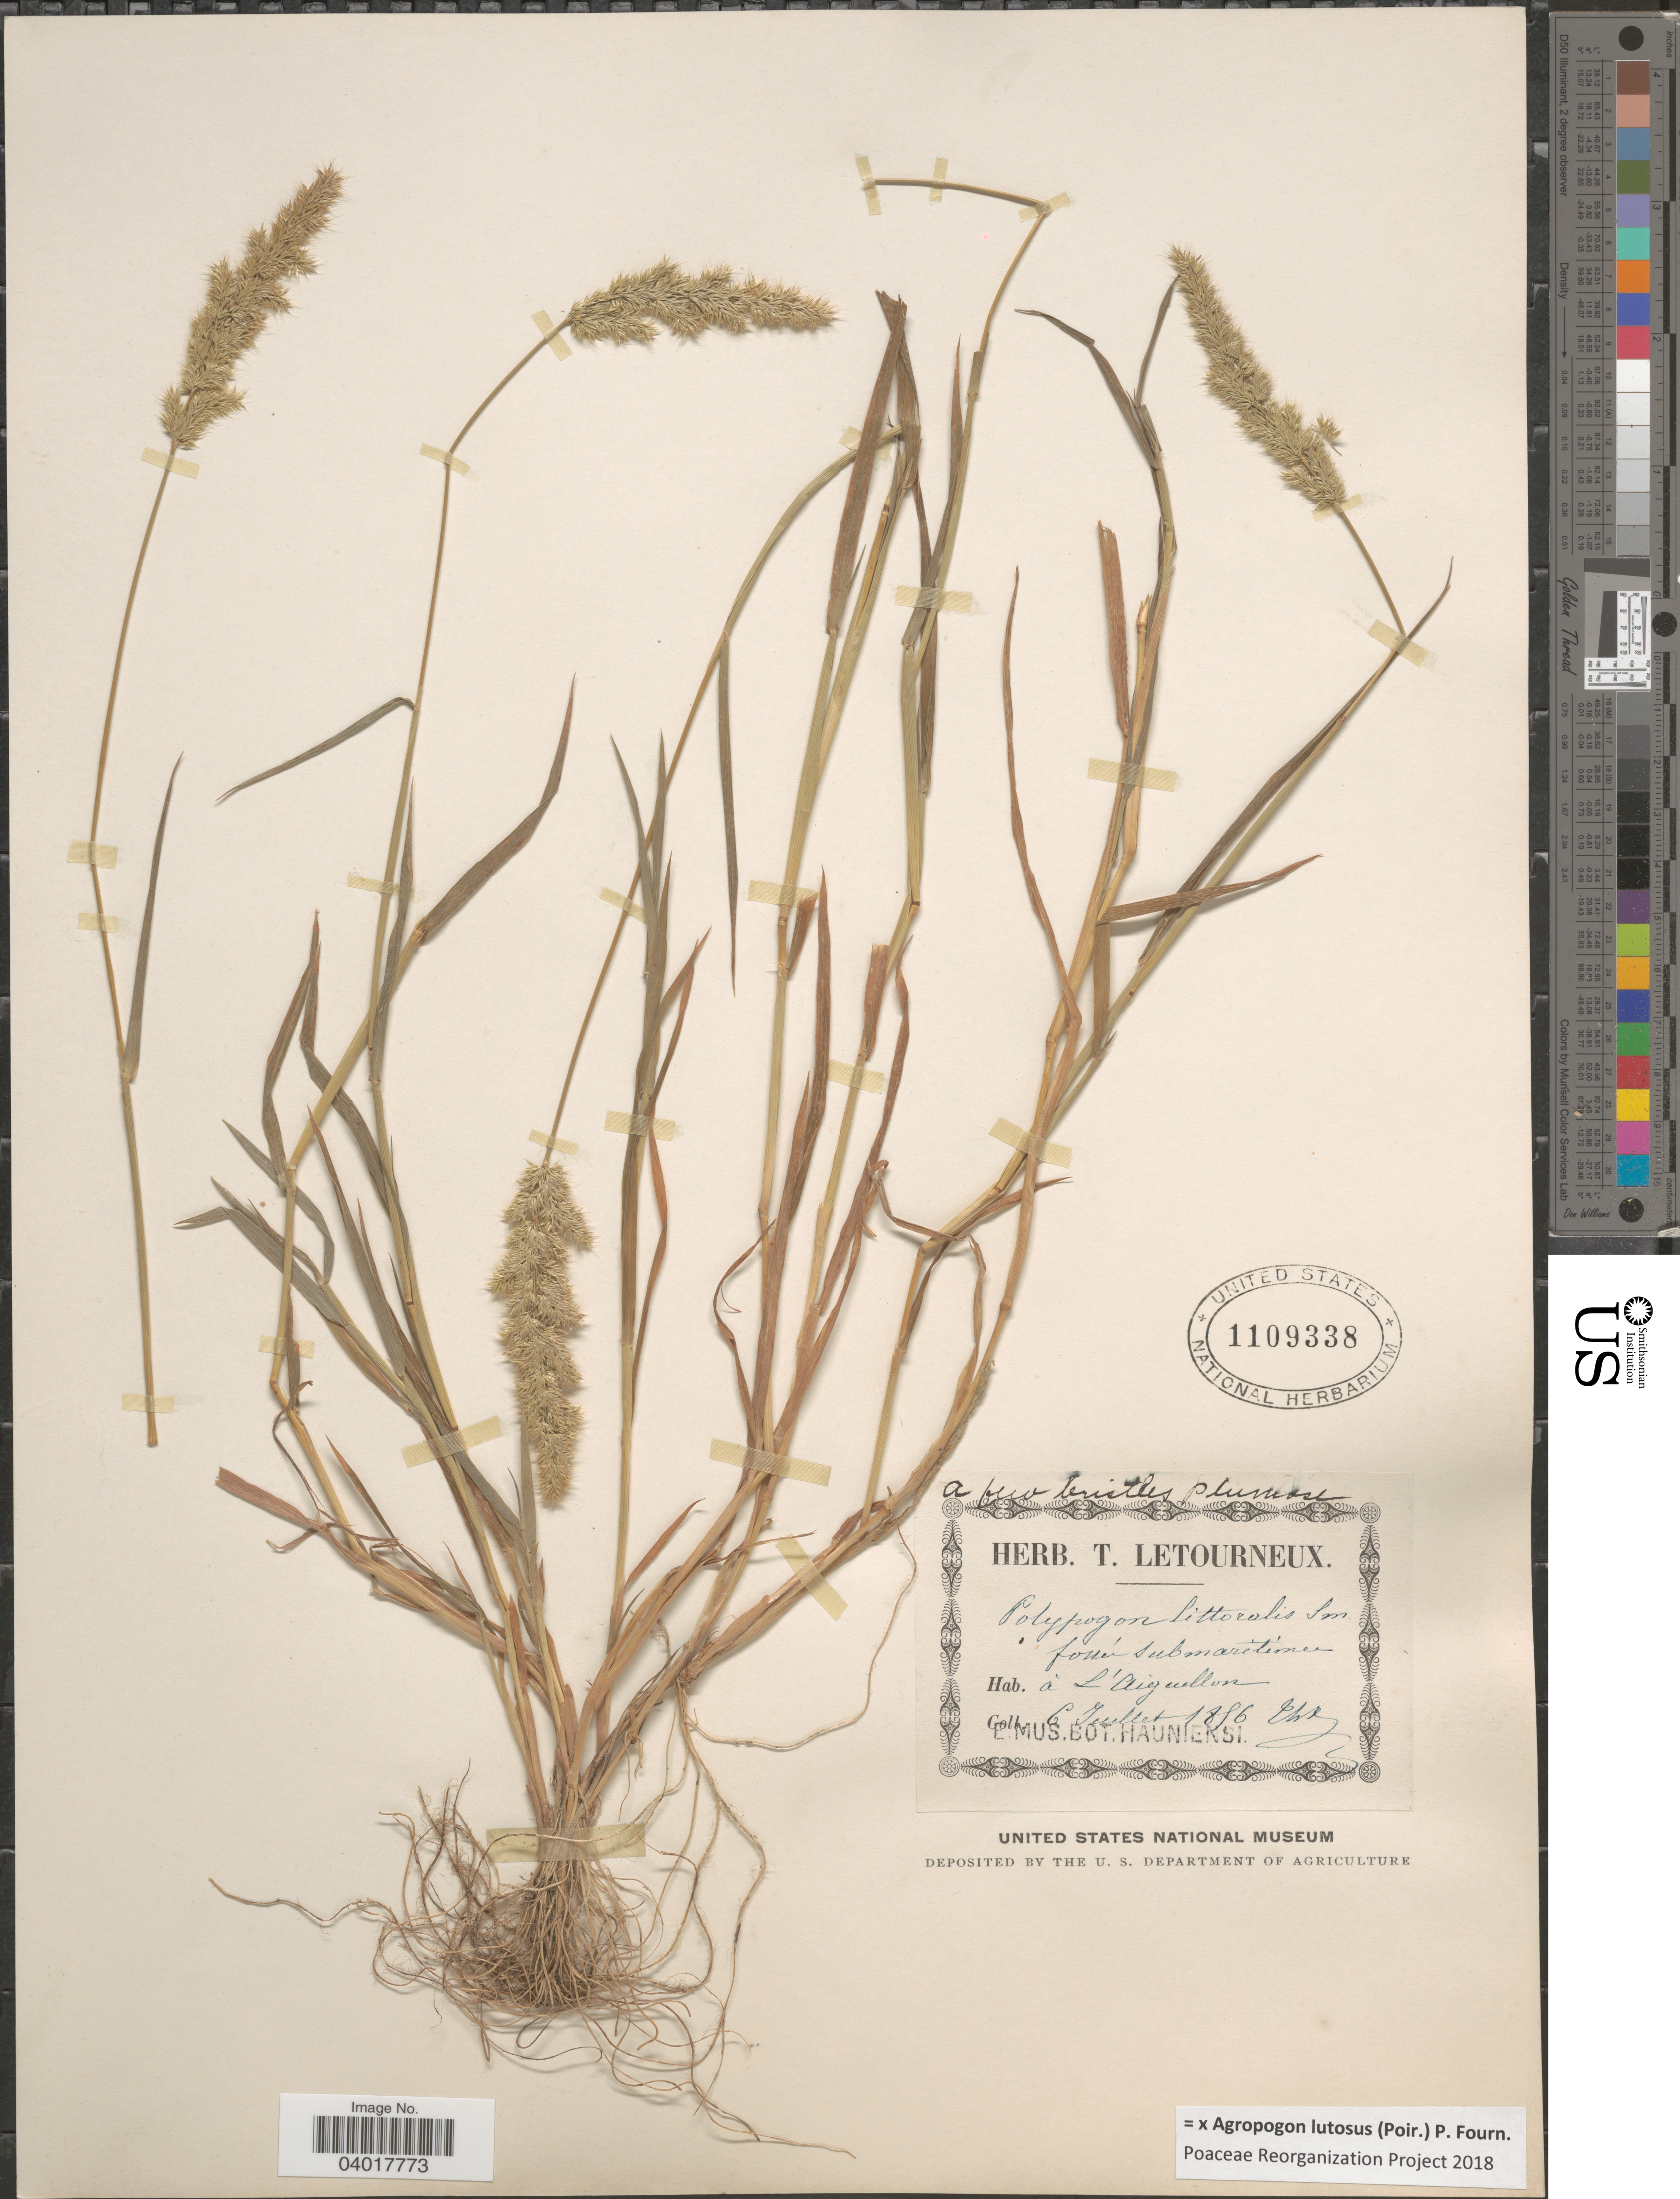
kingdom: Plantae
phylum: Tracheophyta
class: Liliopsida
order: Poales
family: Poaceae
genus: Agropogon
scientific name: x Agropogon lutosus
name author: (Poir.) P. Fourn.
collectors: T. Letourneux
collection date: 1856-07-06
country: France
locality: Fossés submaritimes à L'Aigullon.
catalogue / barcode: US 1109338